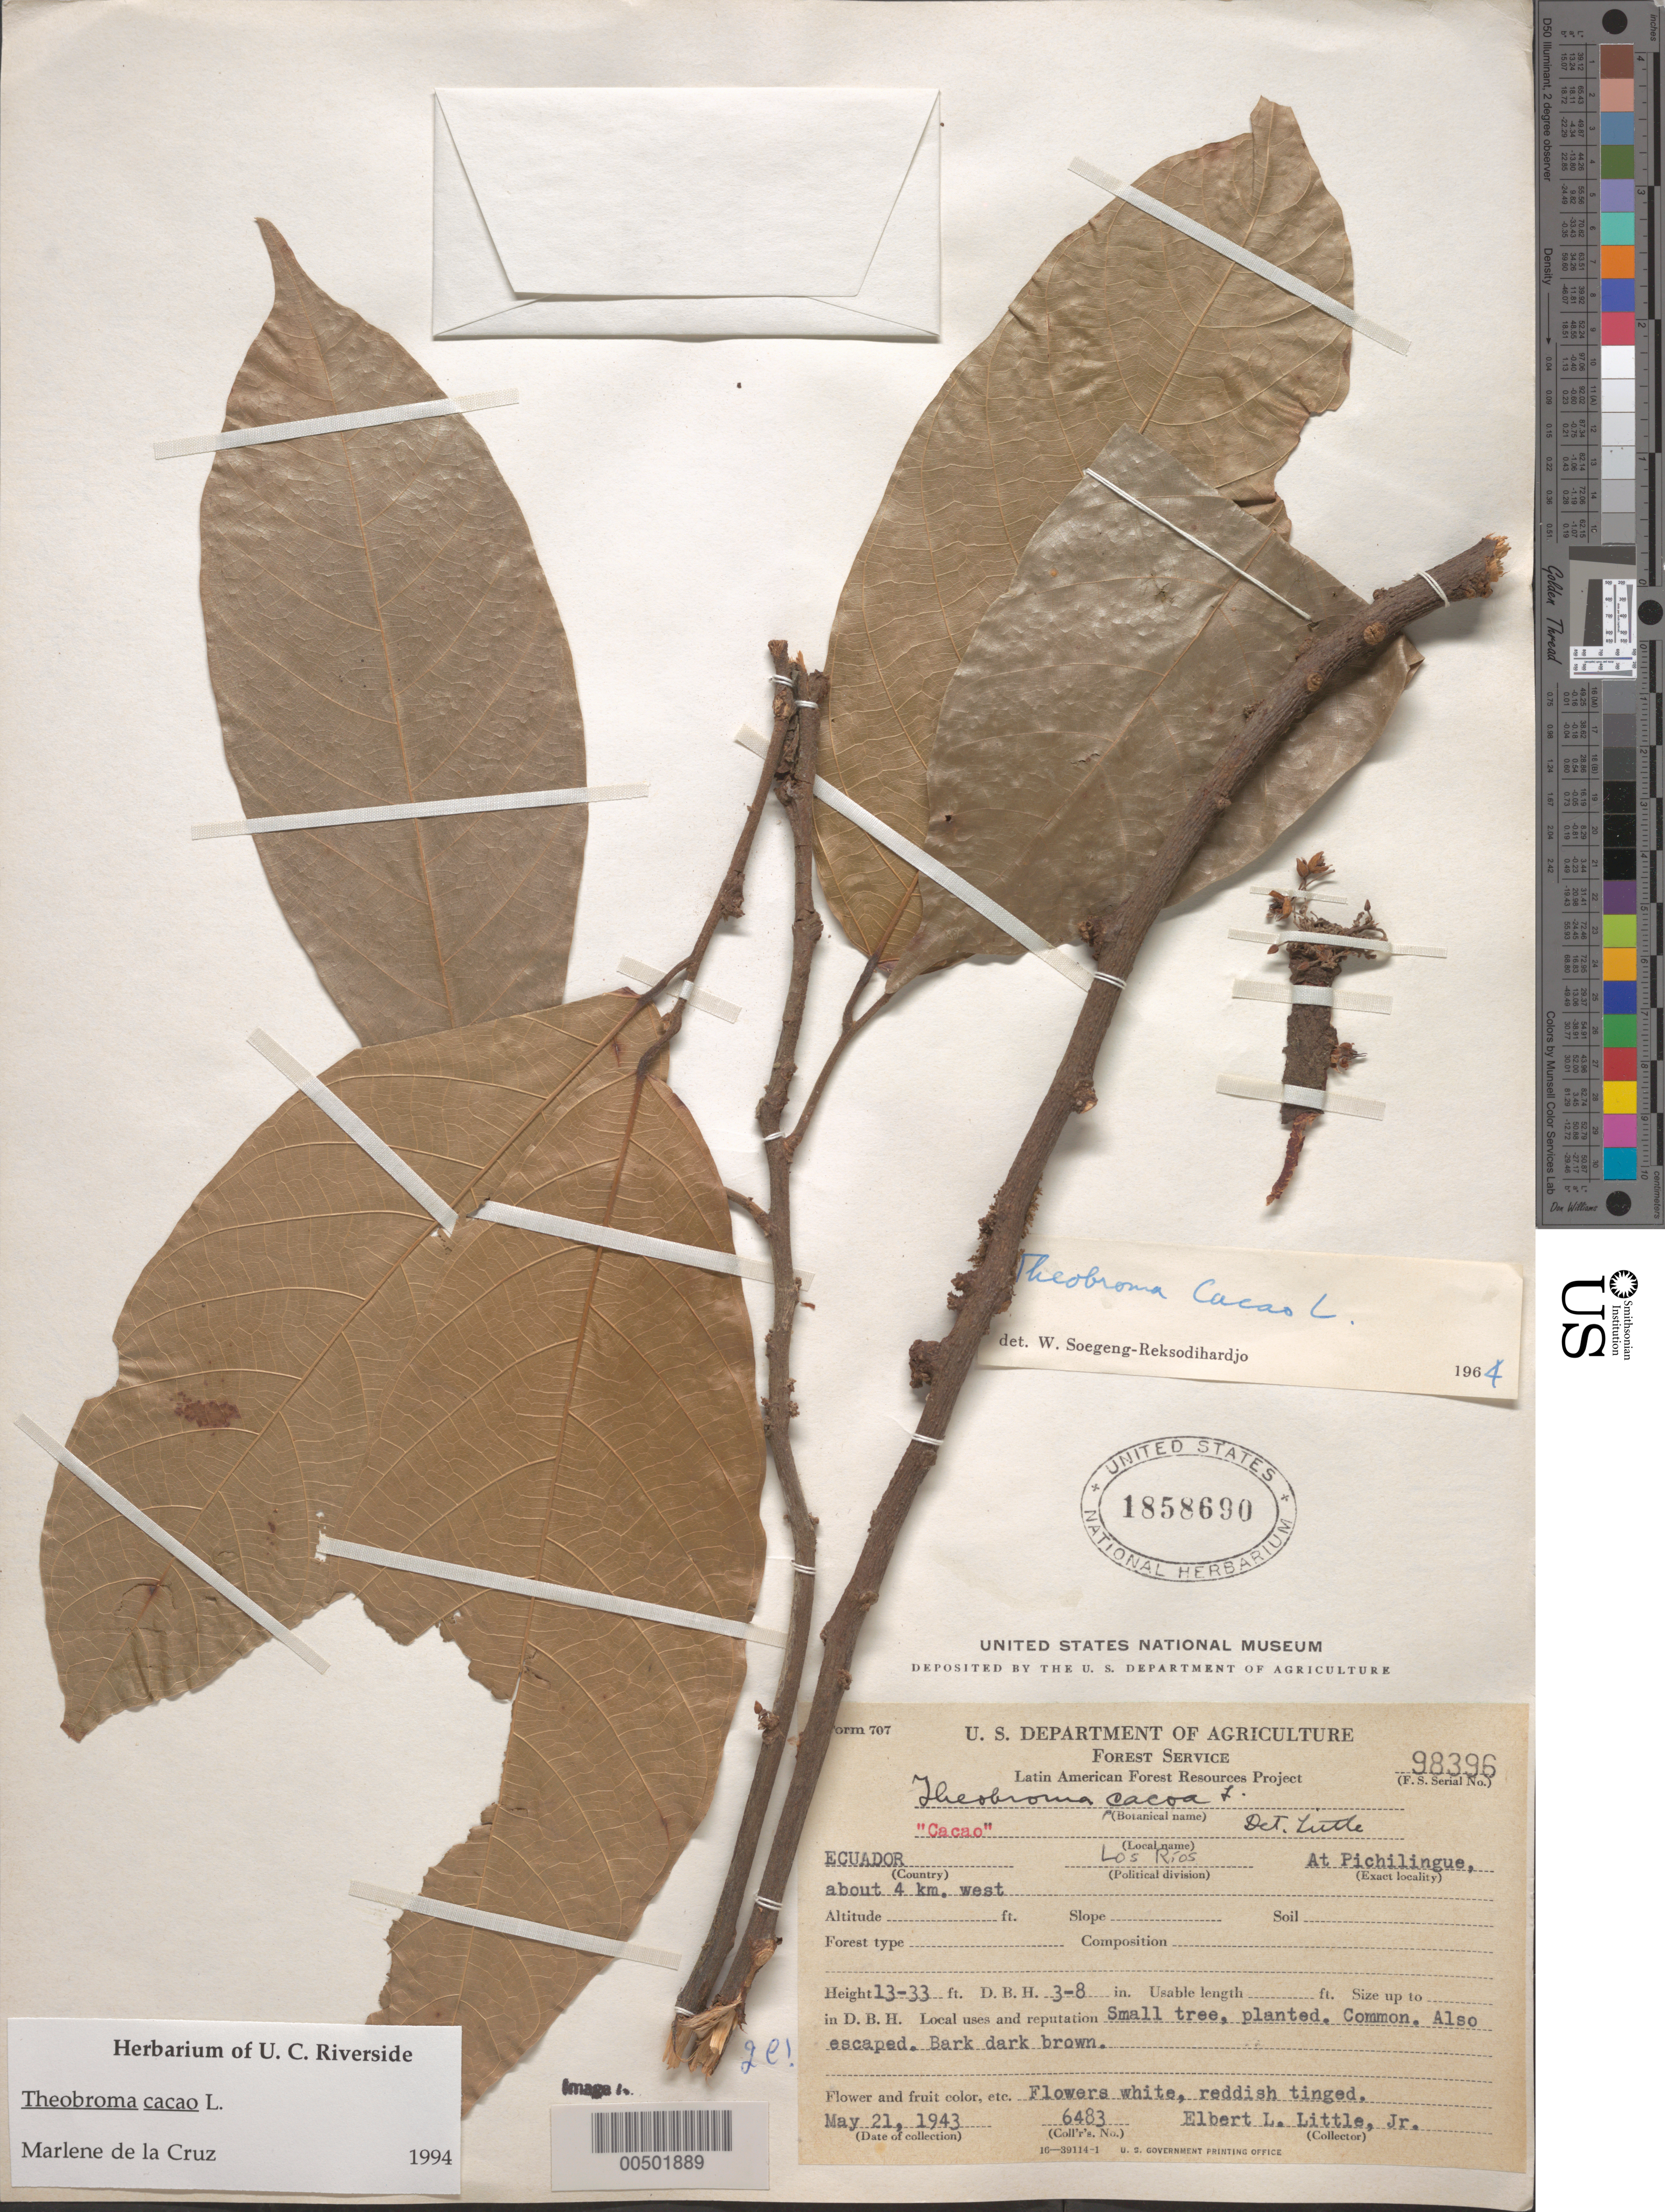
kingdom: Plantae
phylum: Tracheophyta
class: Magnoliopsida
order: Malvales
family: Malvaceae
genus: Theobroma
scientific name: Theobroma cacao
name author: L.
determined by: Little, Elbert L., Jr., (FSSR), United States Department of Agriculture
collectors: E. L. Little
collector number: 6483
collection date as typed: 21 May 1943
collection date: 1943-05-21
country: Ecuador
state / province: Los Ríos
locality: At Pichilingue, about 4 mi. west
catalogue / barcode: US 1858690